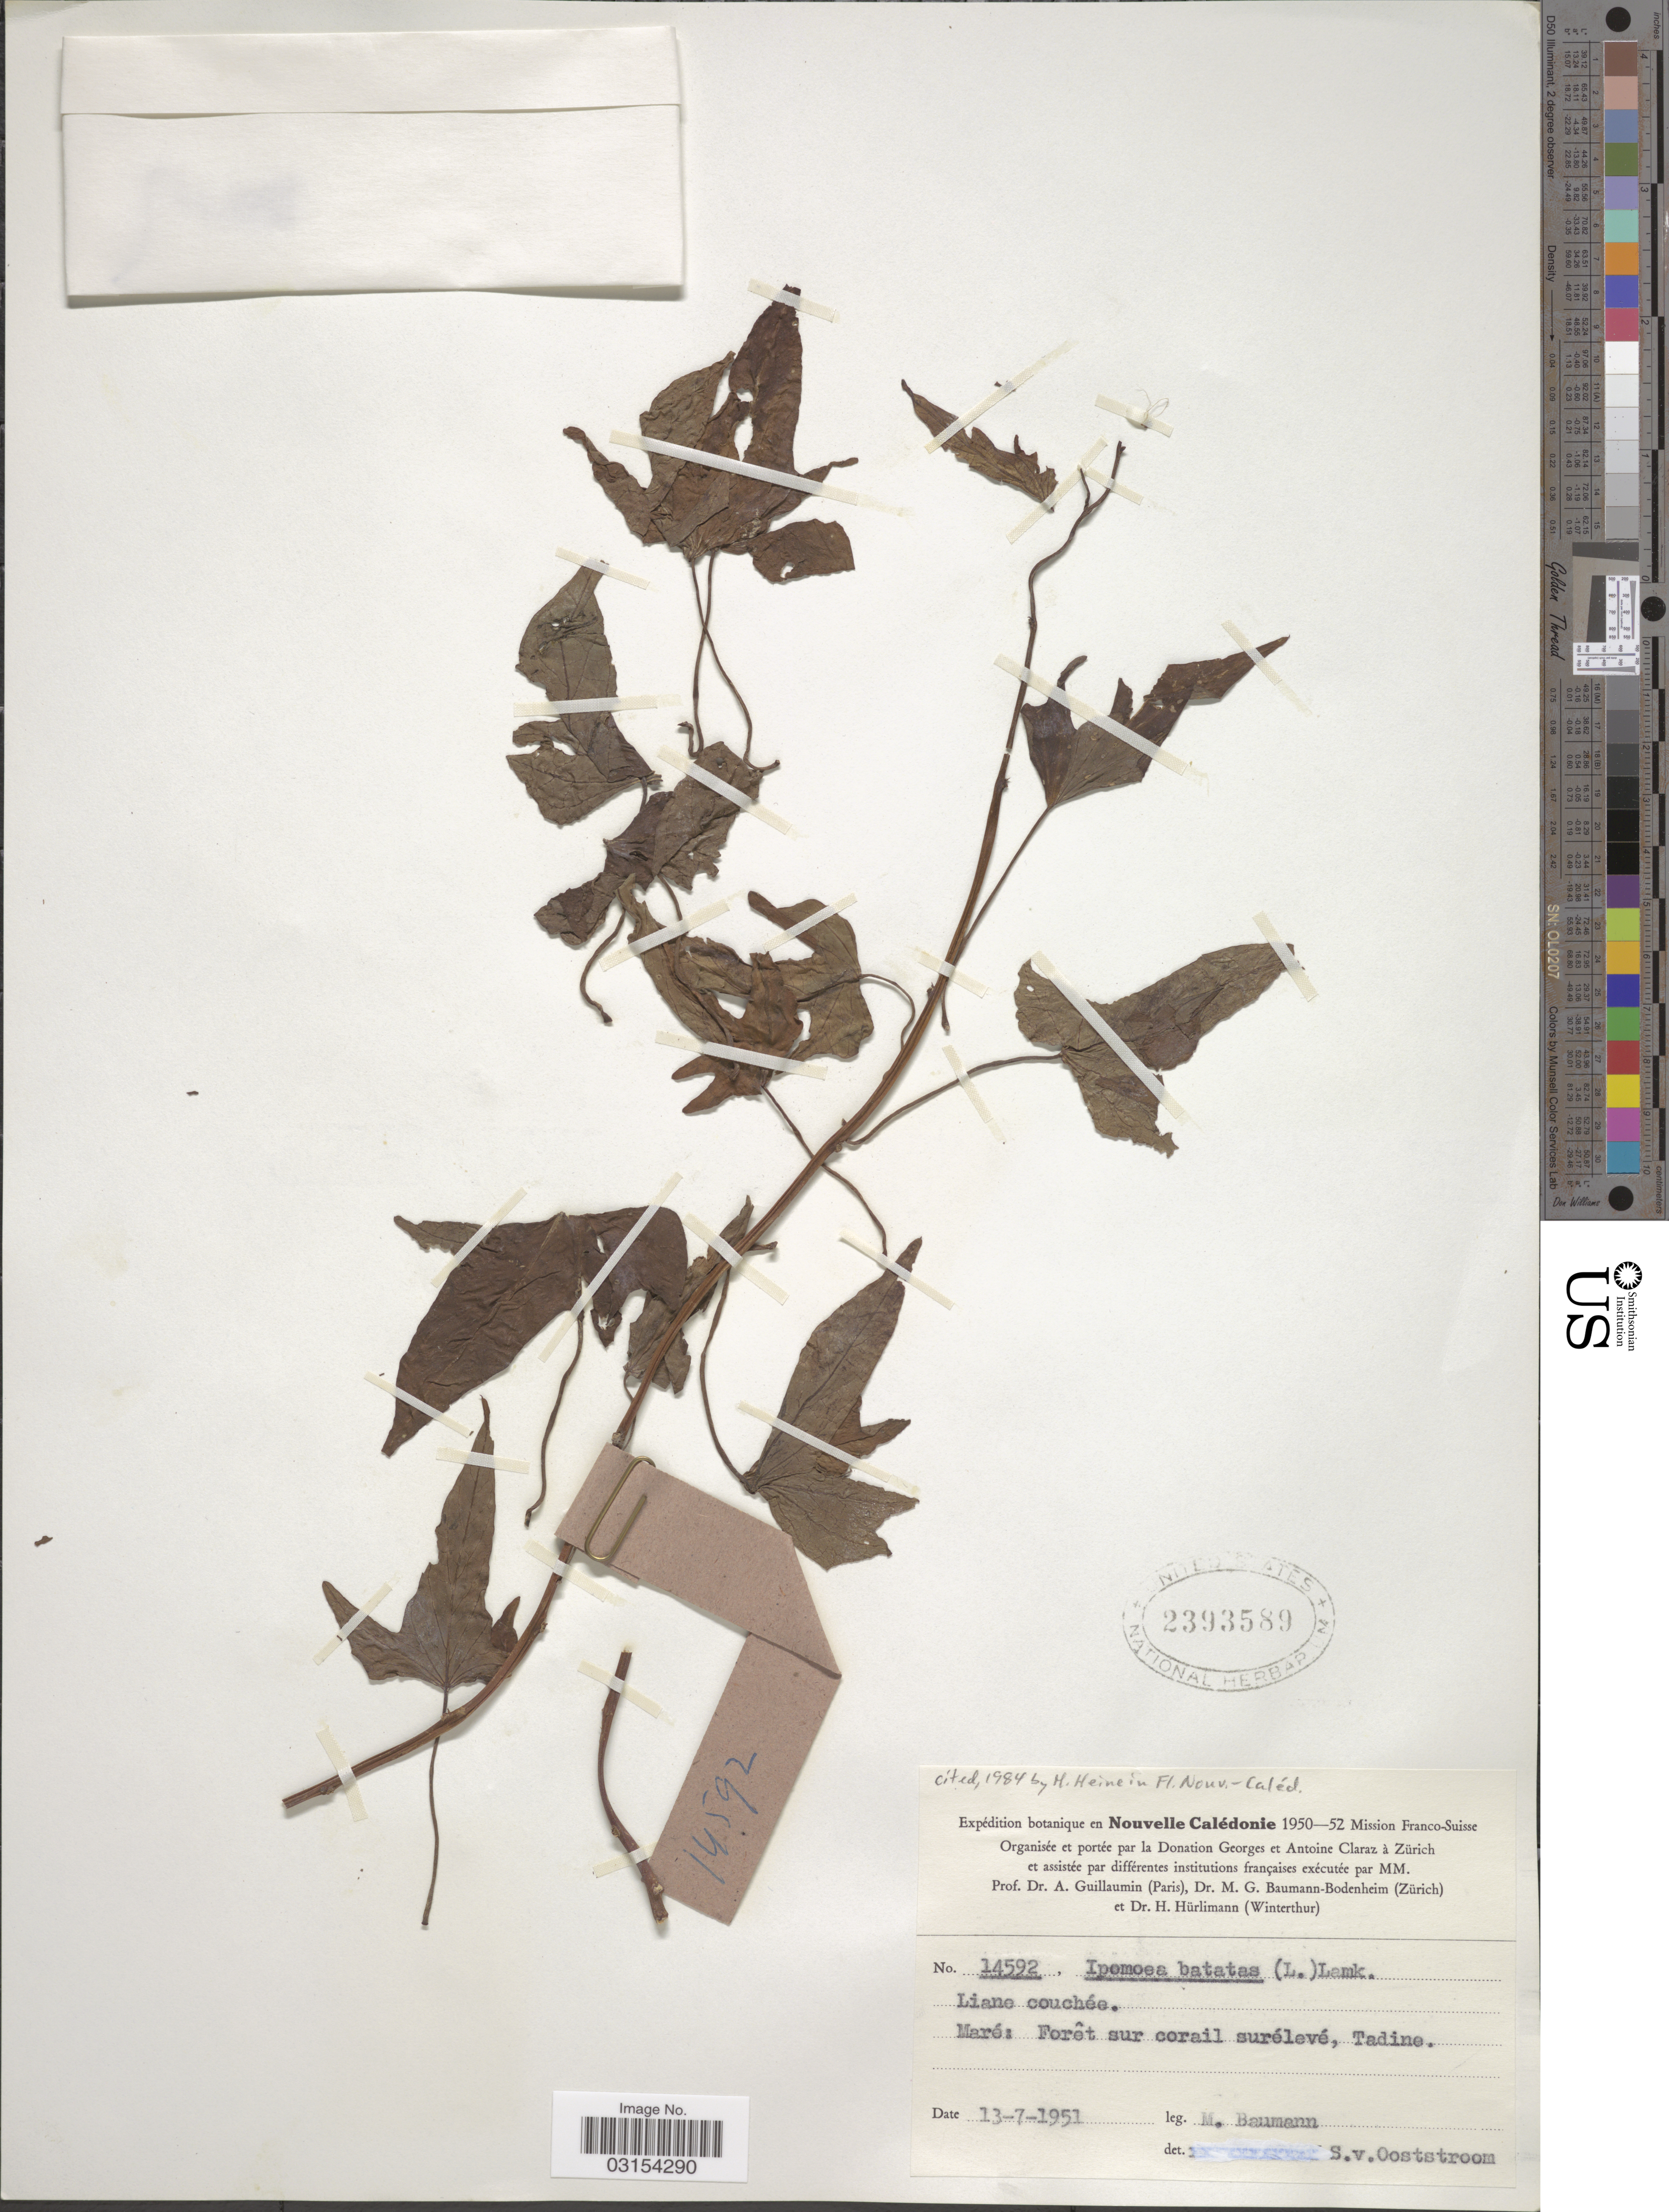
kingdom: Plantae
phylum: Tracheophyta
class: Magnoliopsida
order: Solanales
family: Convolvulaceae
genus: Ipomoea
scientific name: Ipomoea batatas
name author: (L.) Lam.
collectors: M. G. Baumann-Bodenheim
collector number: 14592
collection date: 1951-07-13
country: New Caledonia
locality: Maré: Forêt sur corail surélevé, Tadine.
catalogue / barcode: US 2393589